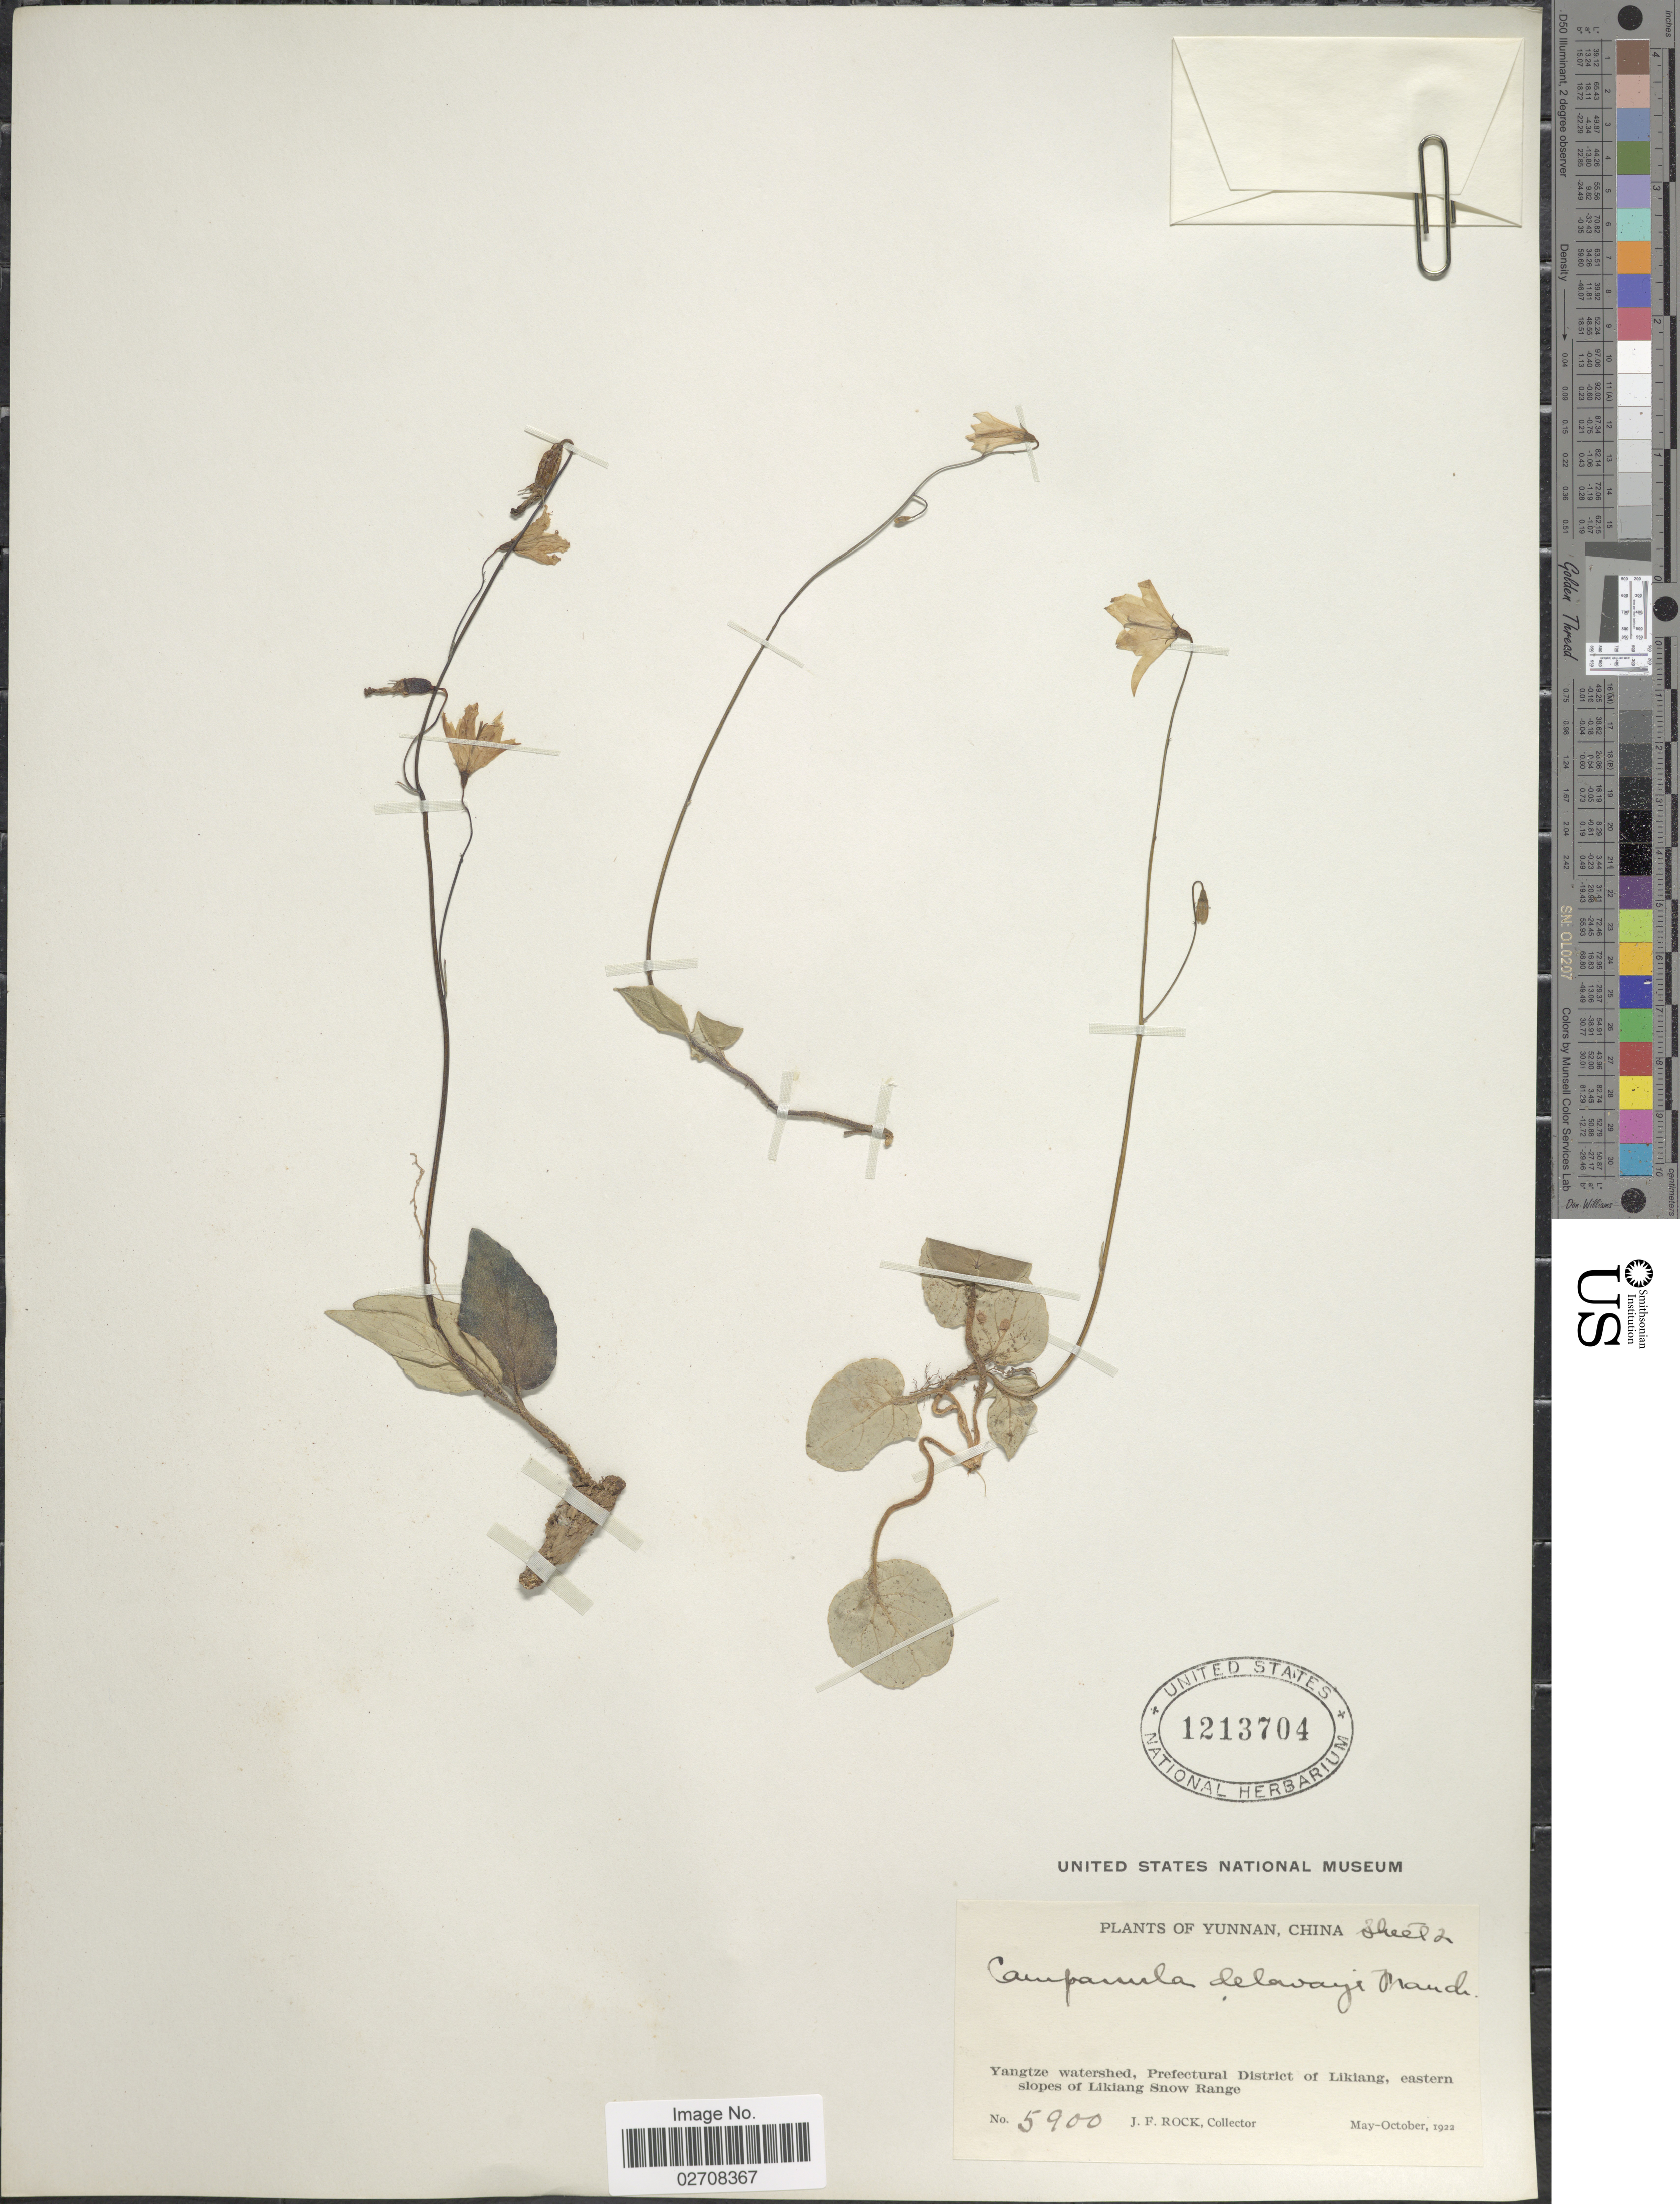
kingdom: Plantae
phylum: Tracheophyta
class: Magnoliopsida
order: Asterales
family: Campanulaceae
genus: Campanula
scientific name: Campanula delavayi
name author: Franch.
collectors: J. F. Rock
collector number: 5900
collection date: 1922-05/1922-10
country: China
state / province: Yunnan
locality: Yangtze watershed, Prefectural District of Likiang, eastern slopes of Likiang Snow Range.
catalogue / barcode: US 1213704